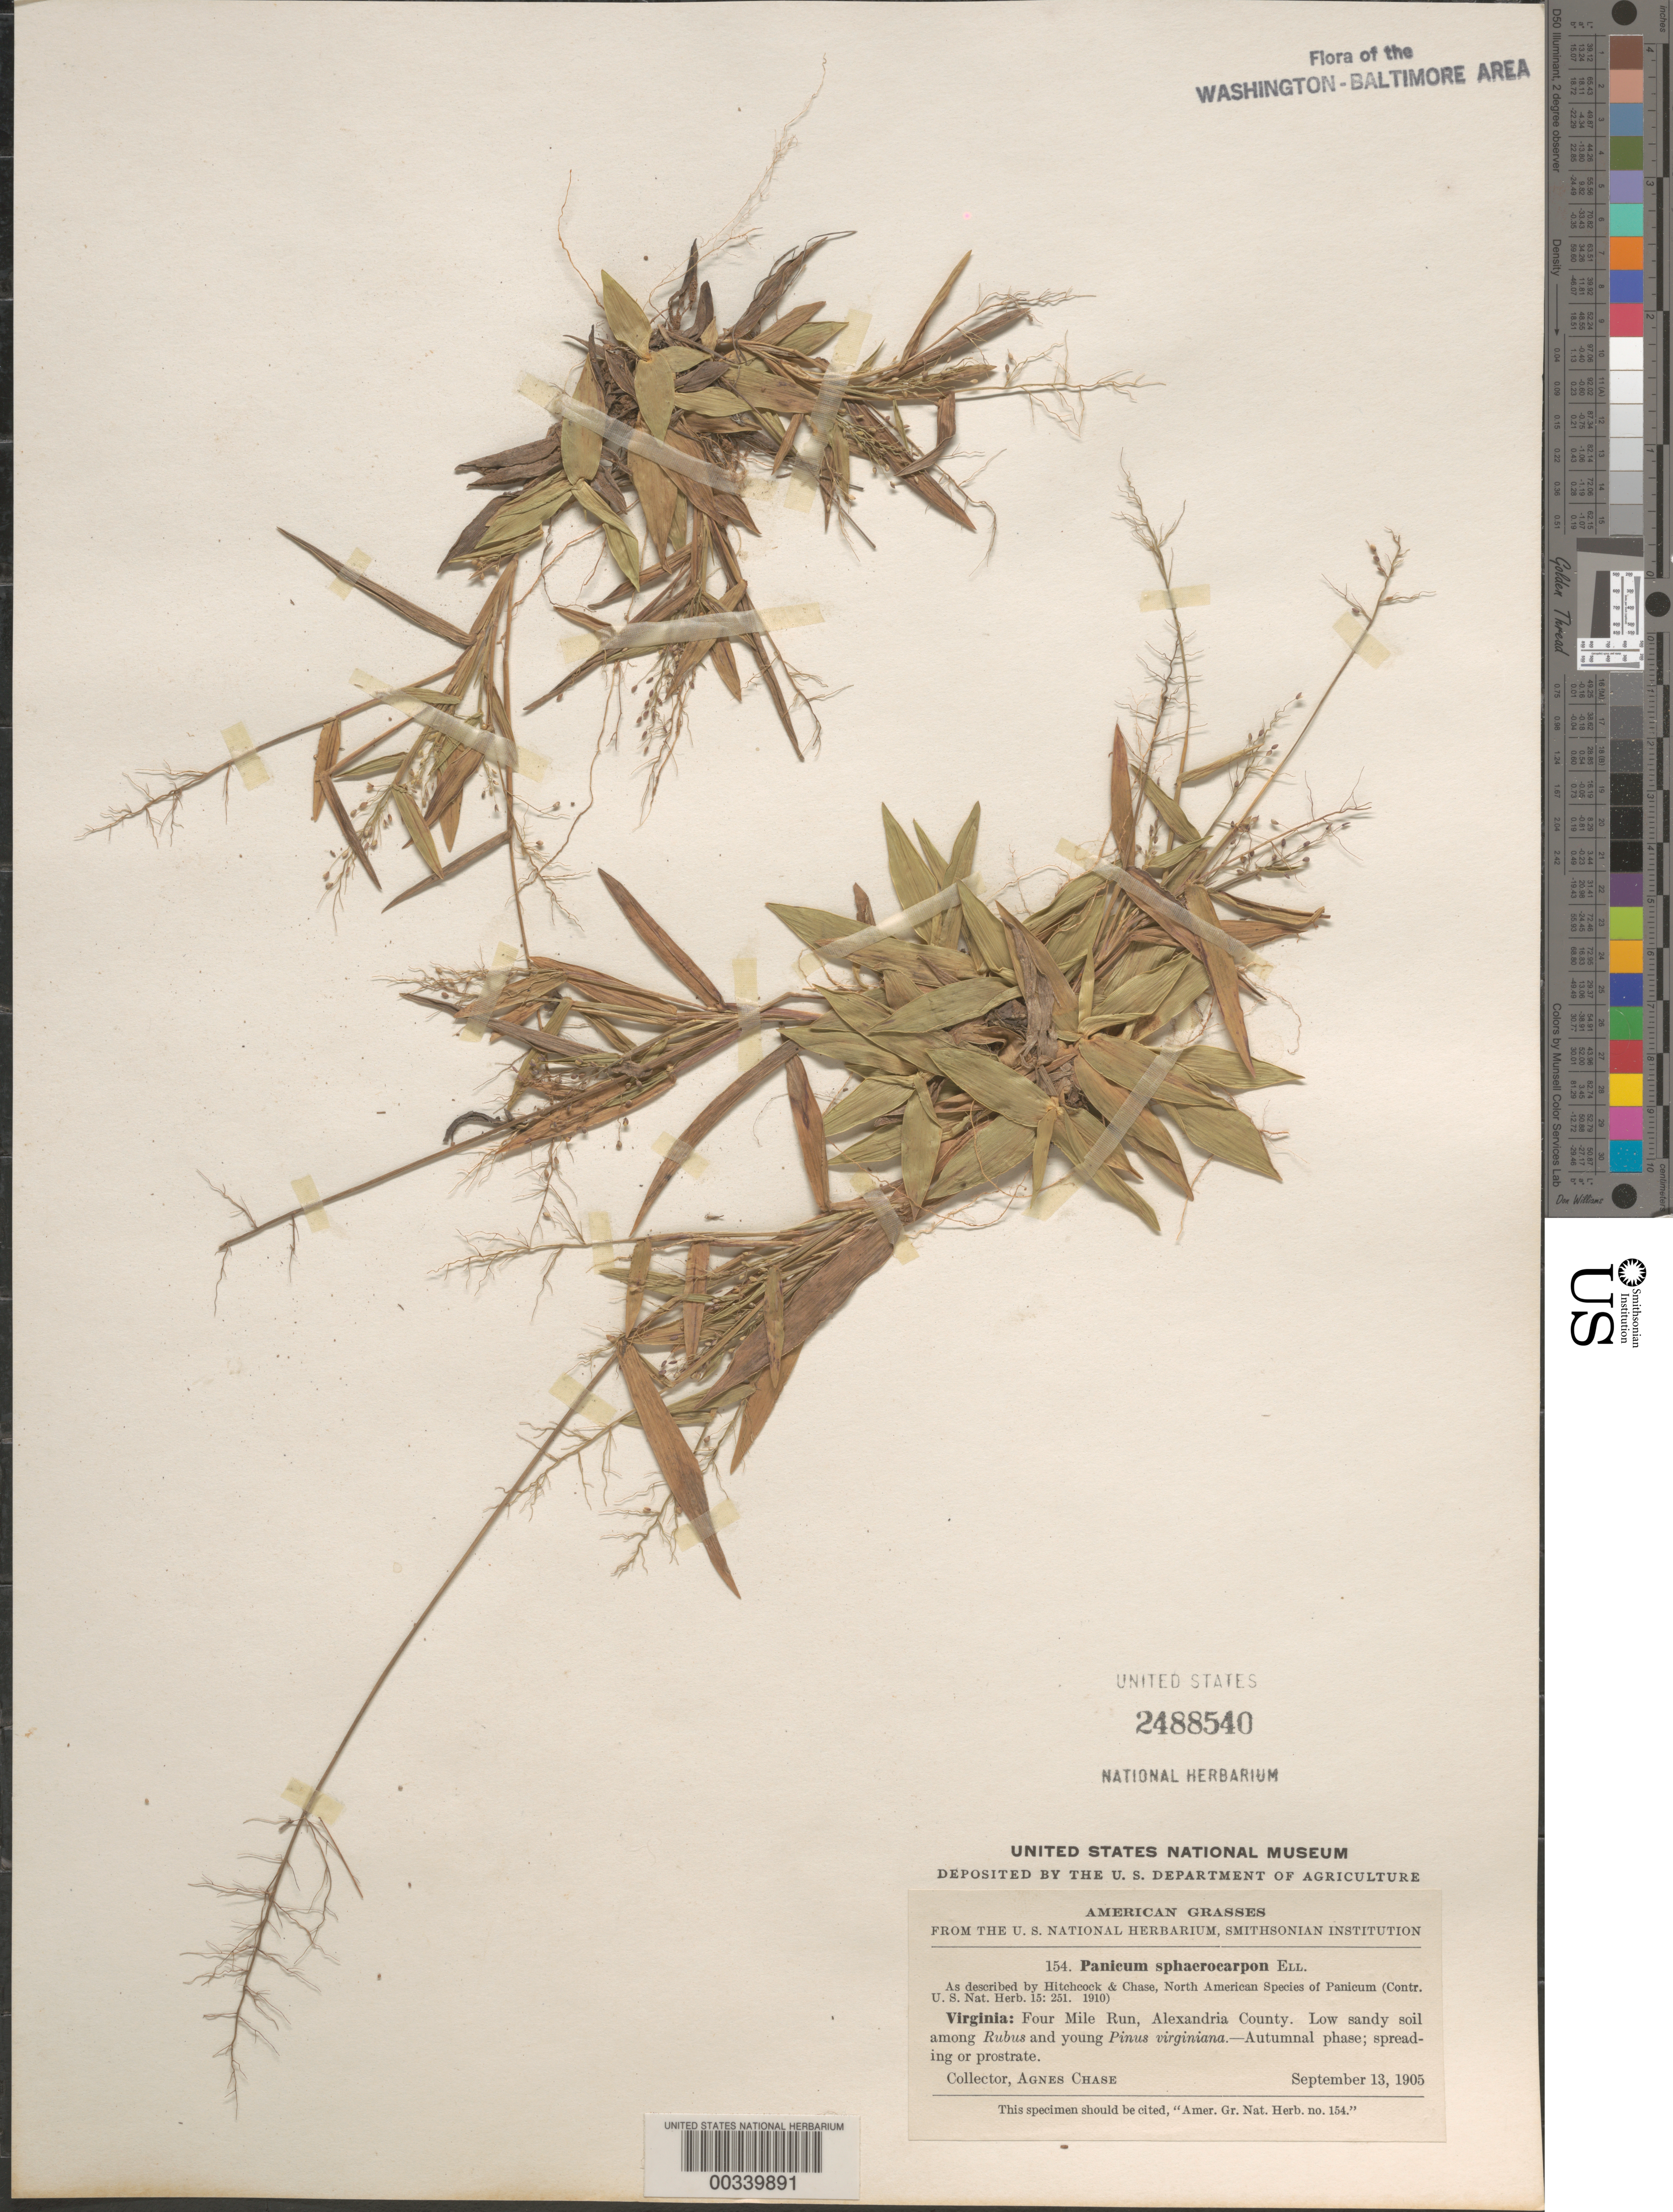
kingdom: Plantae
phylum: Tracheophyta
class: Liliopsida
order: Poales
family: Poaceae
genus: Dichanthelium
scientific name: Dichanthelium sphaerocarpon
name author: (Elliott) Gould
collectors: A. Chase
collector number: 154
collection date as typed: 13 Sep 1905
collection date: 1905-09-13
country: United States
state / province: Virginia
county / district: Arlington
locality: Four Mile Run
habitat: Low sandy soil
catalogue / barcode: US 2488540